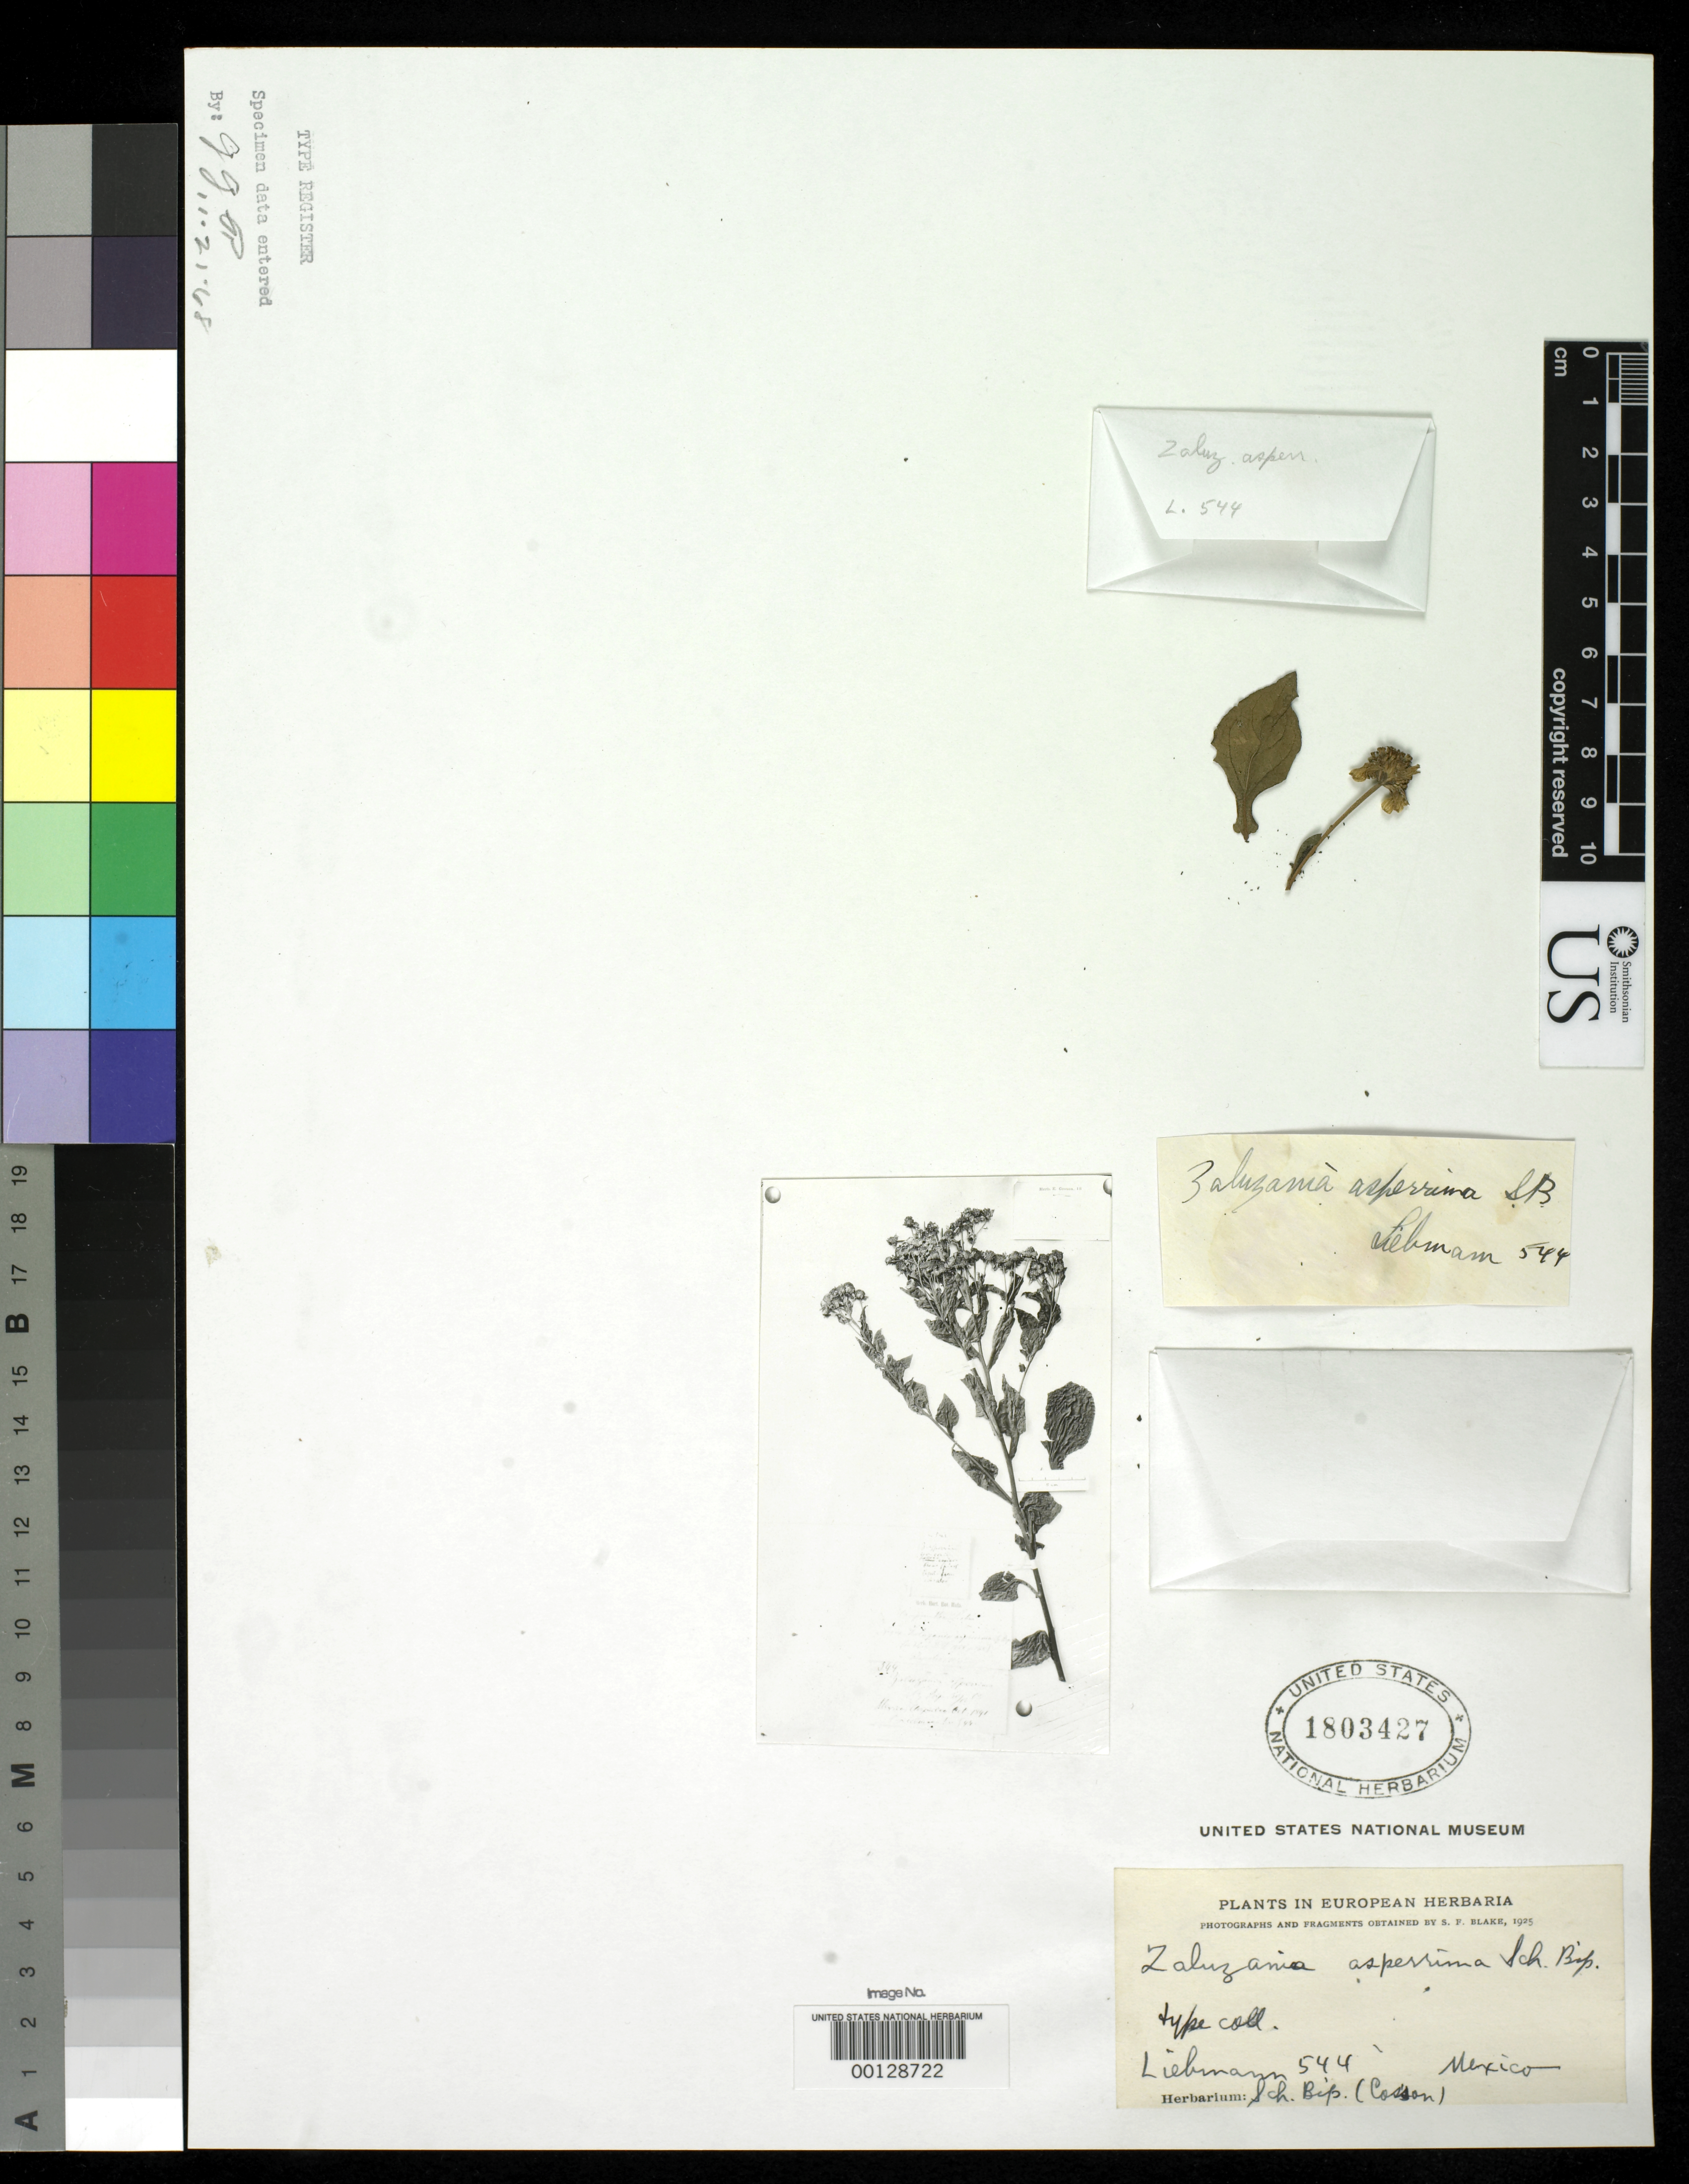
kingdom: Plantae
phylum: Tracheophyta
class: Magnoliopsida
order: Asterales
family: Asteraceae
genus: Zaluzania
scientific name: Zaluzania asperrima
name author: Sch. Bip.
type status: Type Fragment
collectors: F. M. Liebmann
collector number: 544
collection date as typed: Nov 1841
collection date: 1841-11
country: Mexico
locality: Chapulco.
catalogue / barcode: US 1803427